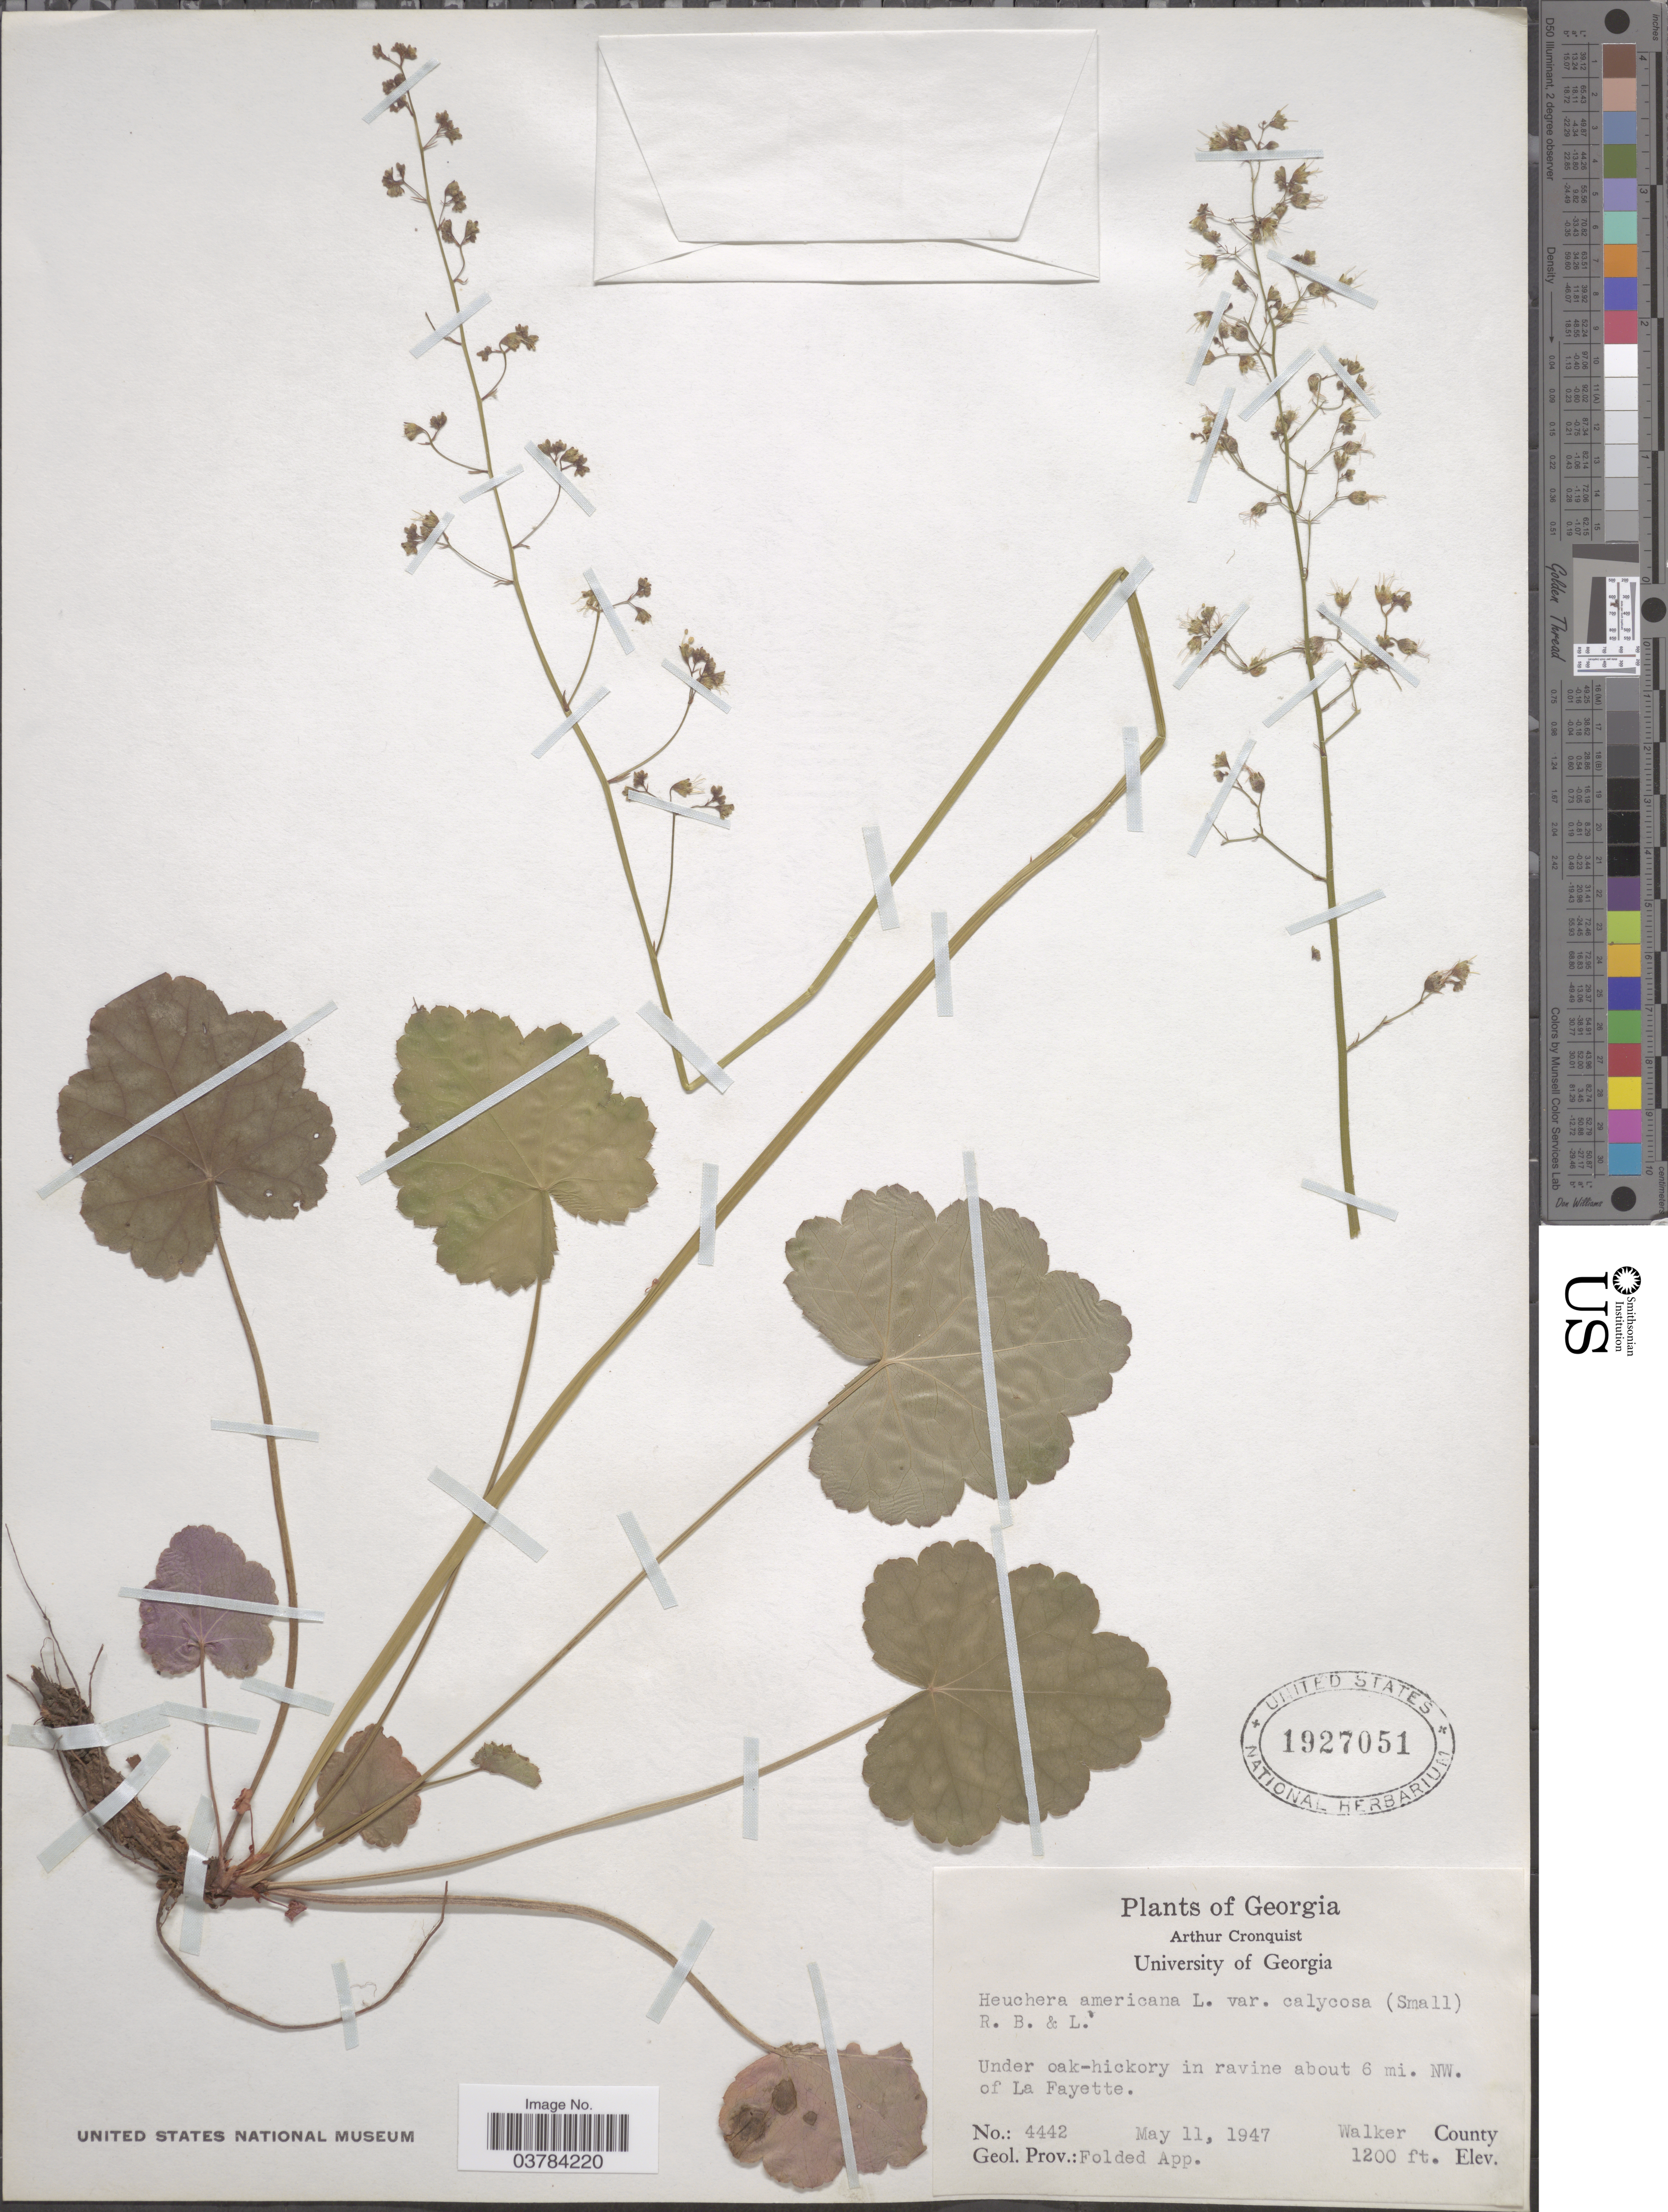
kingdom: Plantae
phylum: Tracheophyta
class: Magnoliopsida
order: Saxifragales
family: Saxifragaceae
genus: Heuchera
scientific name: Heuchera americana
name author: L.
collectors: A. J. Cronquist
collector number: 4442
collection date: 1947-05-11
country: United States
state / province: Georgia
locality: Under oak-hickory in ravine about 6 mi. NW. of La Fayette. Walker County. Geol. Prov.: Folded App.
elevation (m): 366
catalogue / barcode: US 1927051